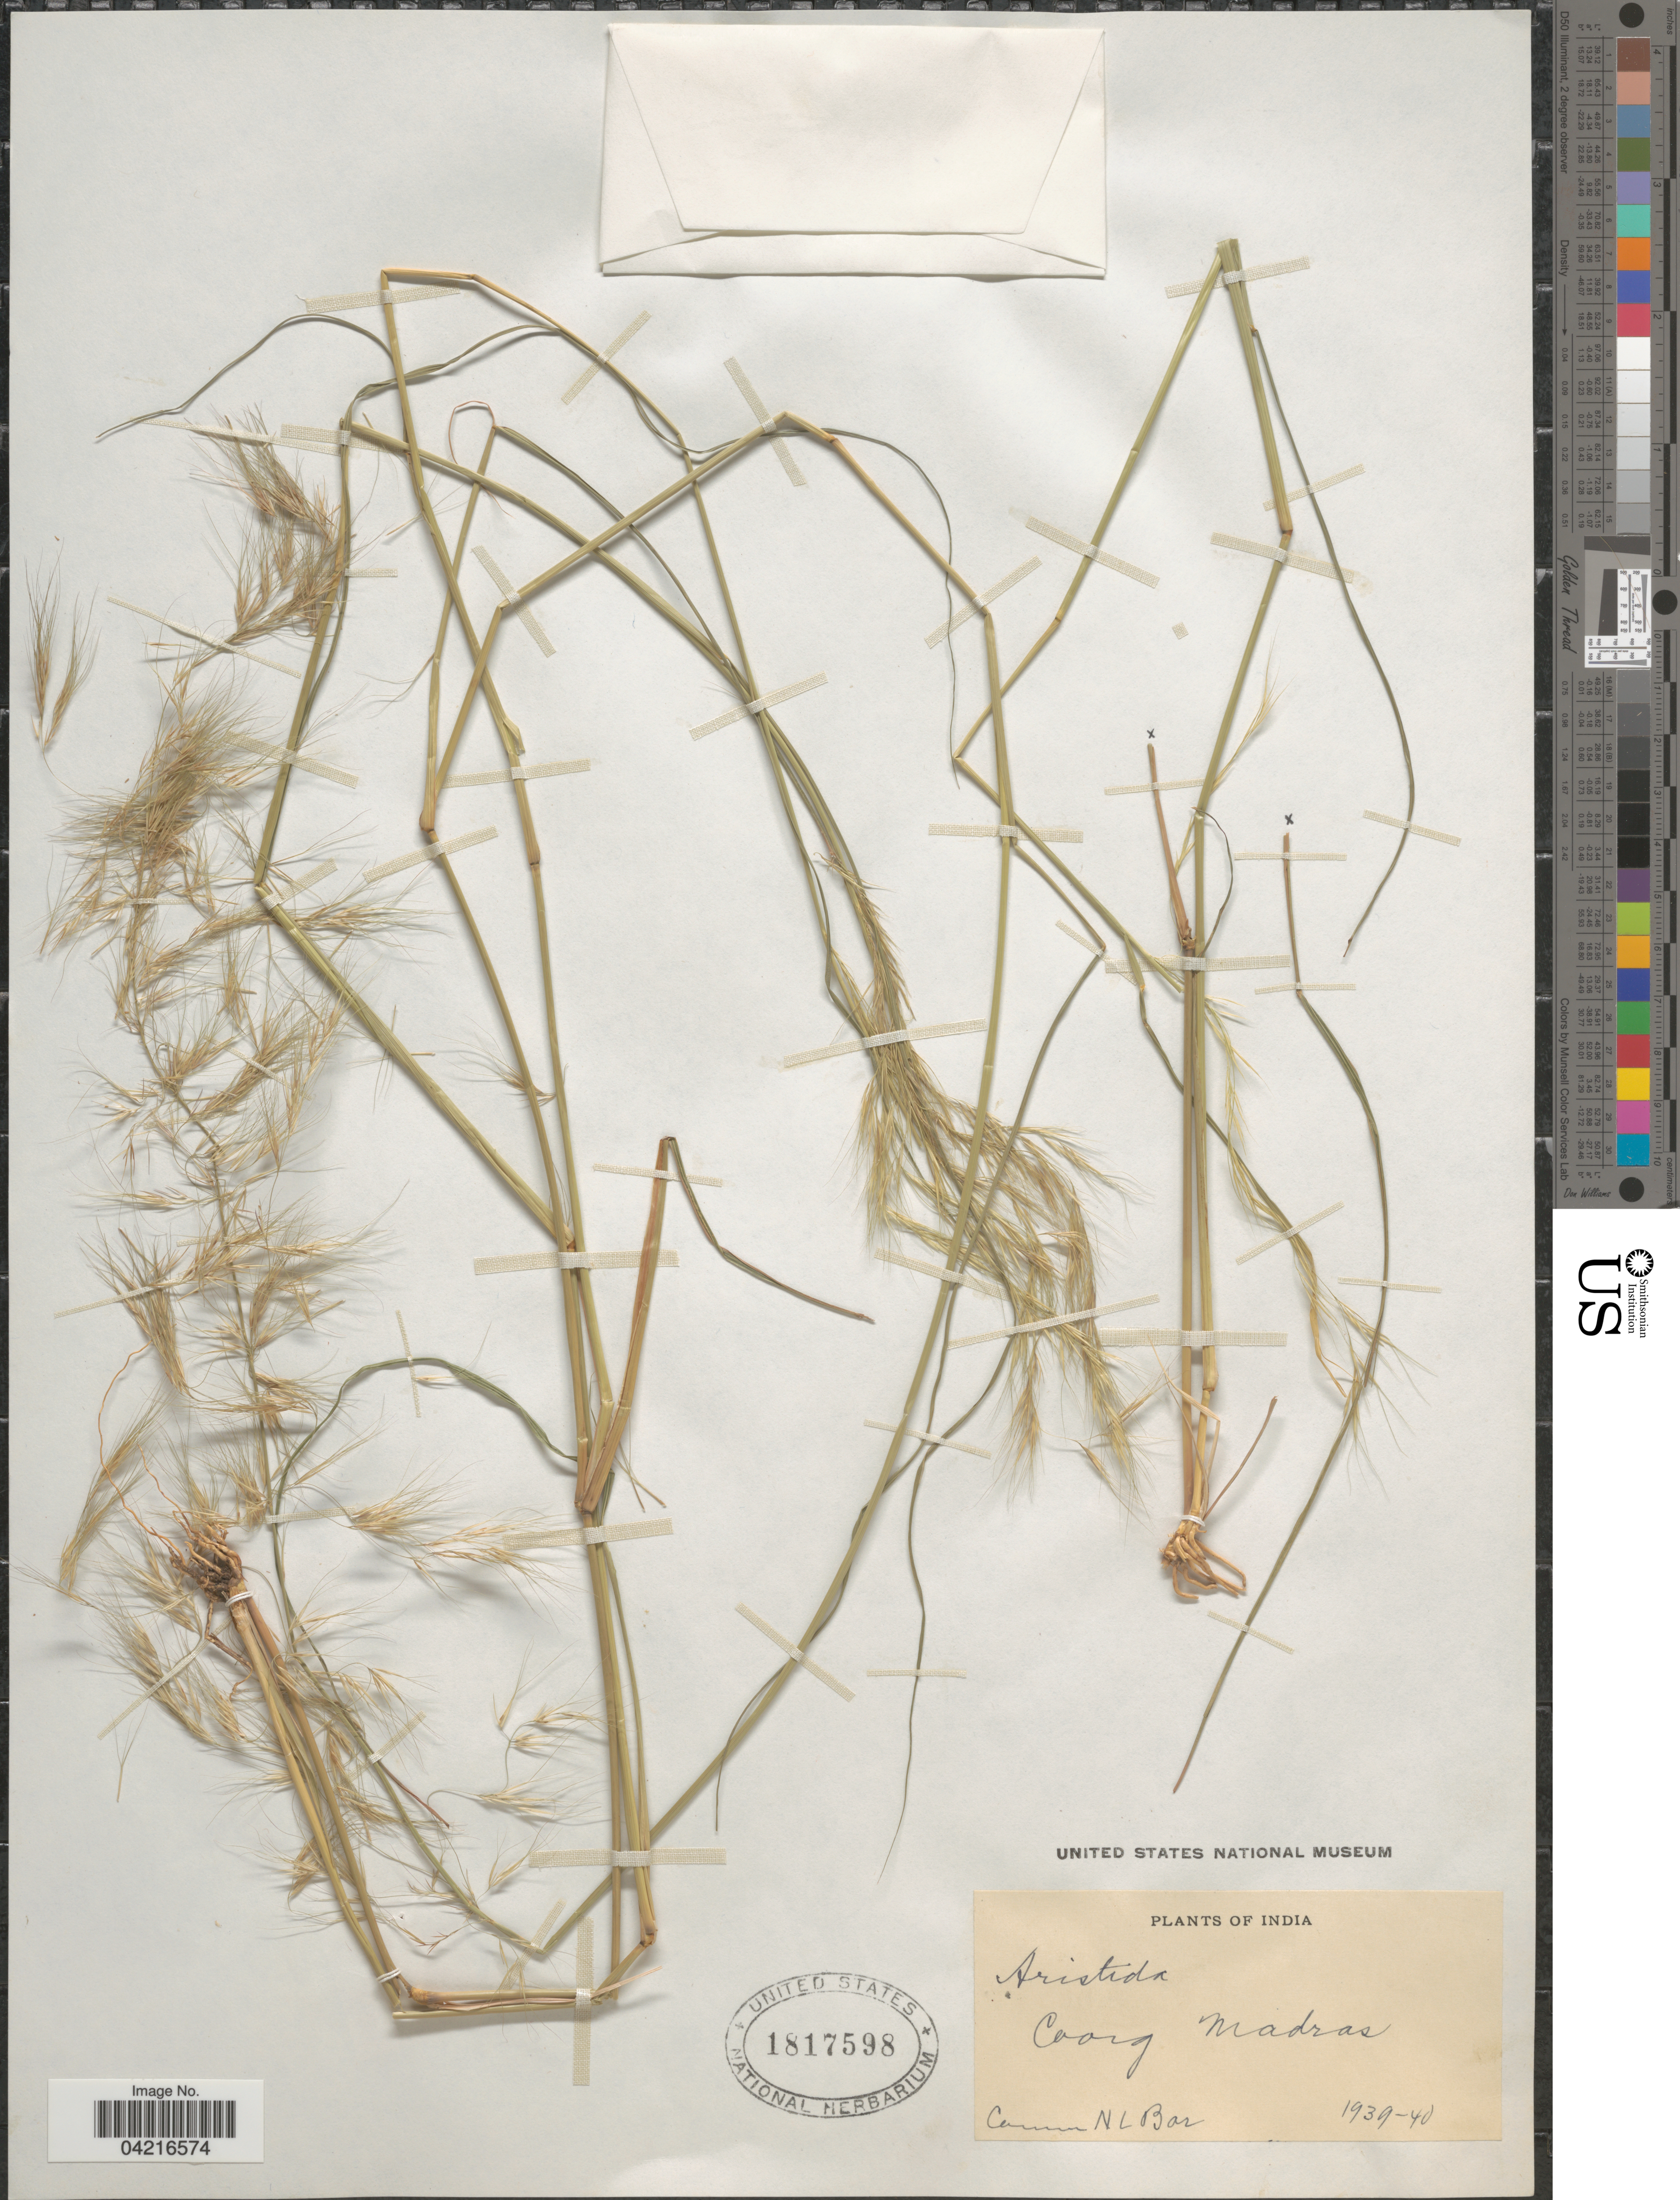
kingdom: Plantae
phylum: Tracheophyta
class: Liliopsida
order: Poales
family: Poaceae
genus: Aristida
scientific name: Aristida sp.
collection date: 1939/1940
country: India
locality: Coorg Madras.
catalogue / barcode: US 1817598